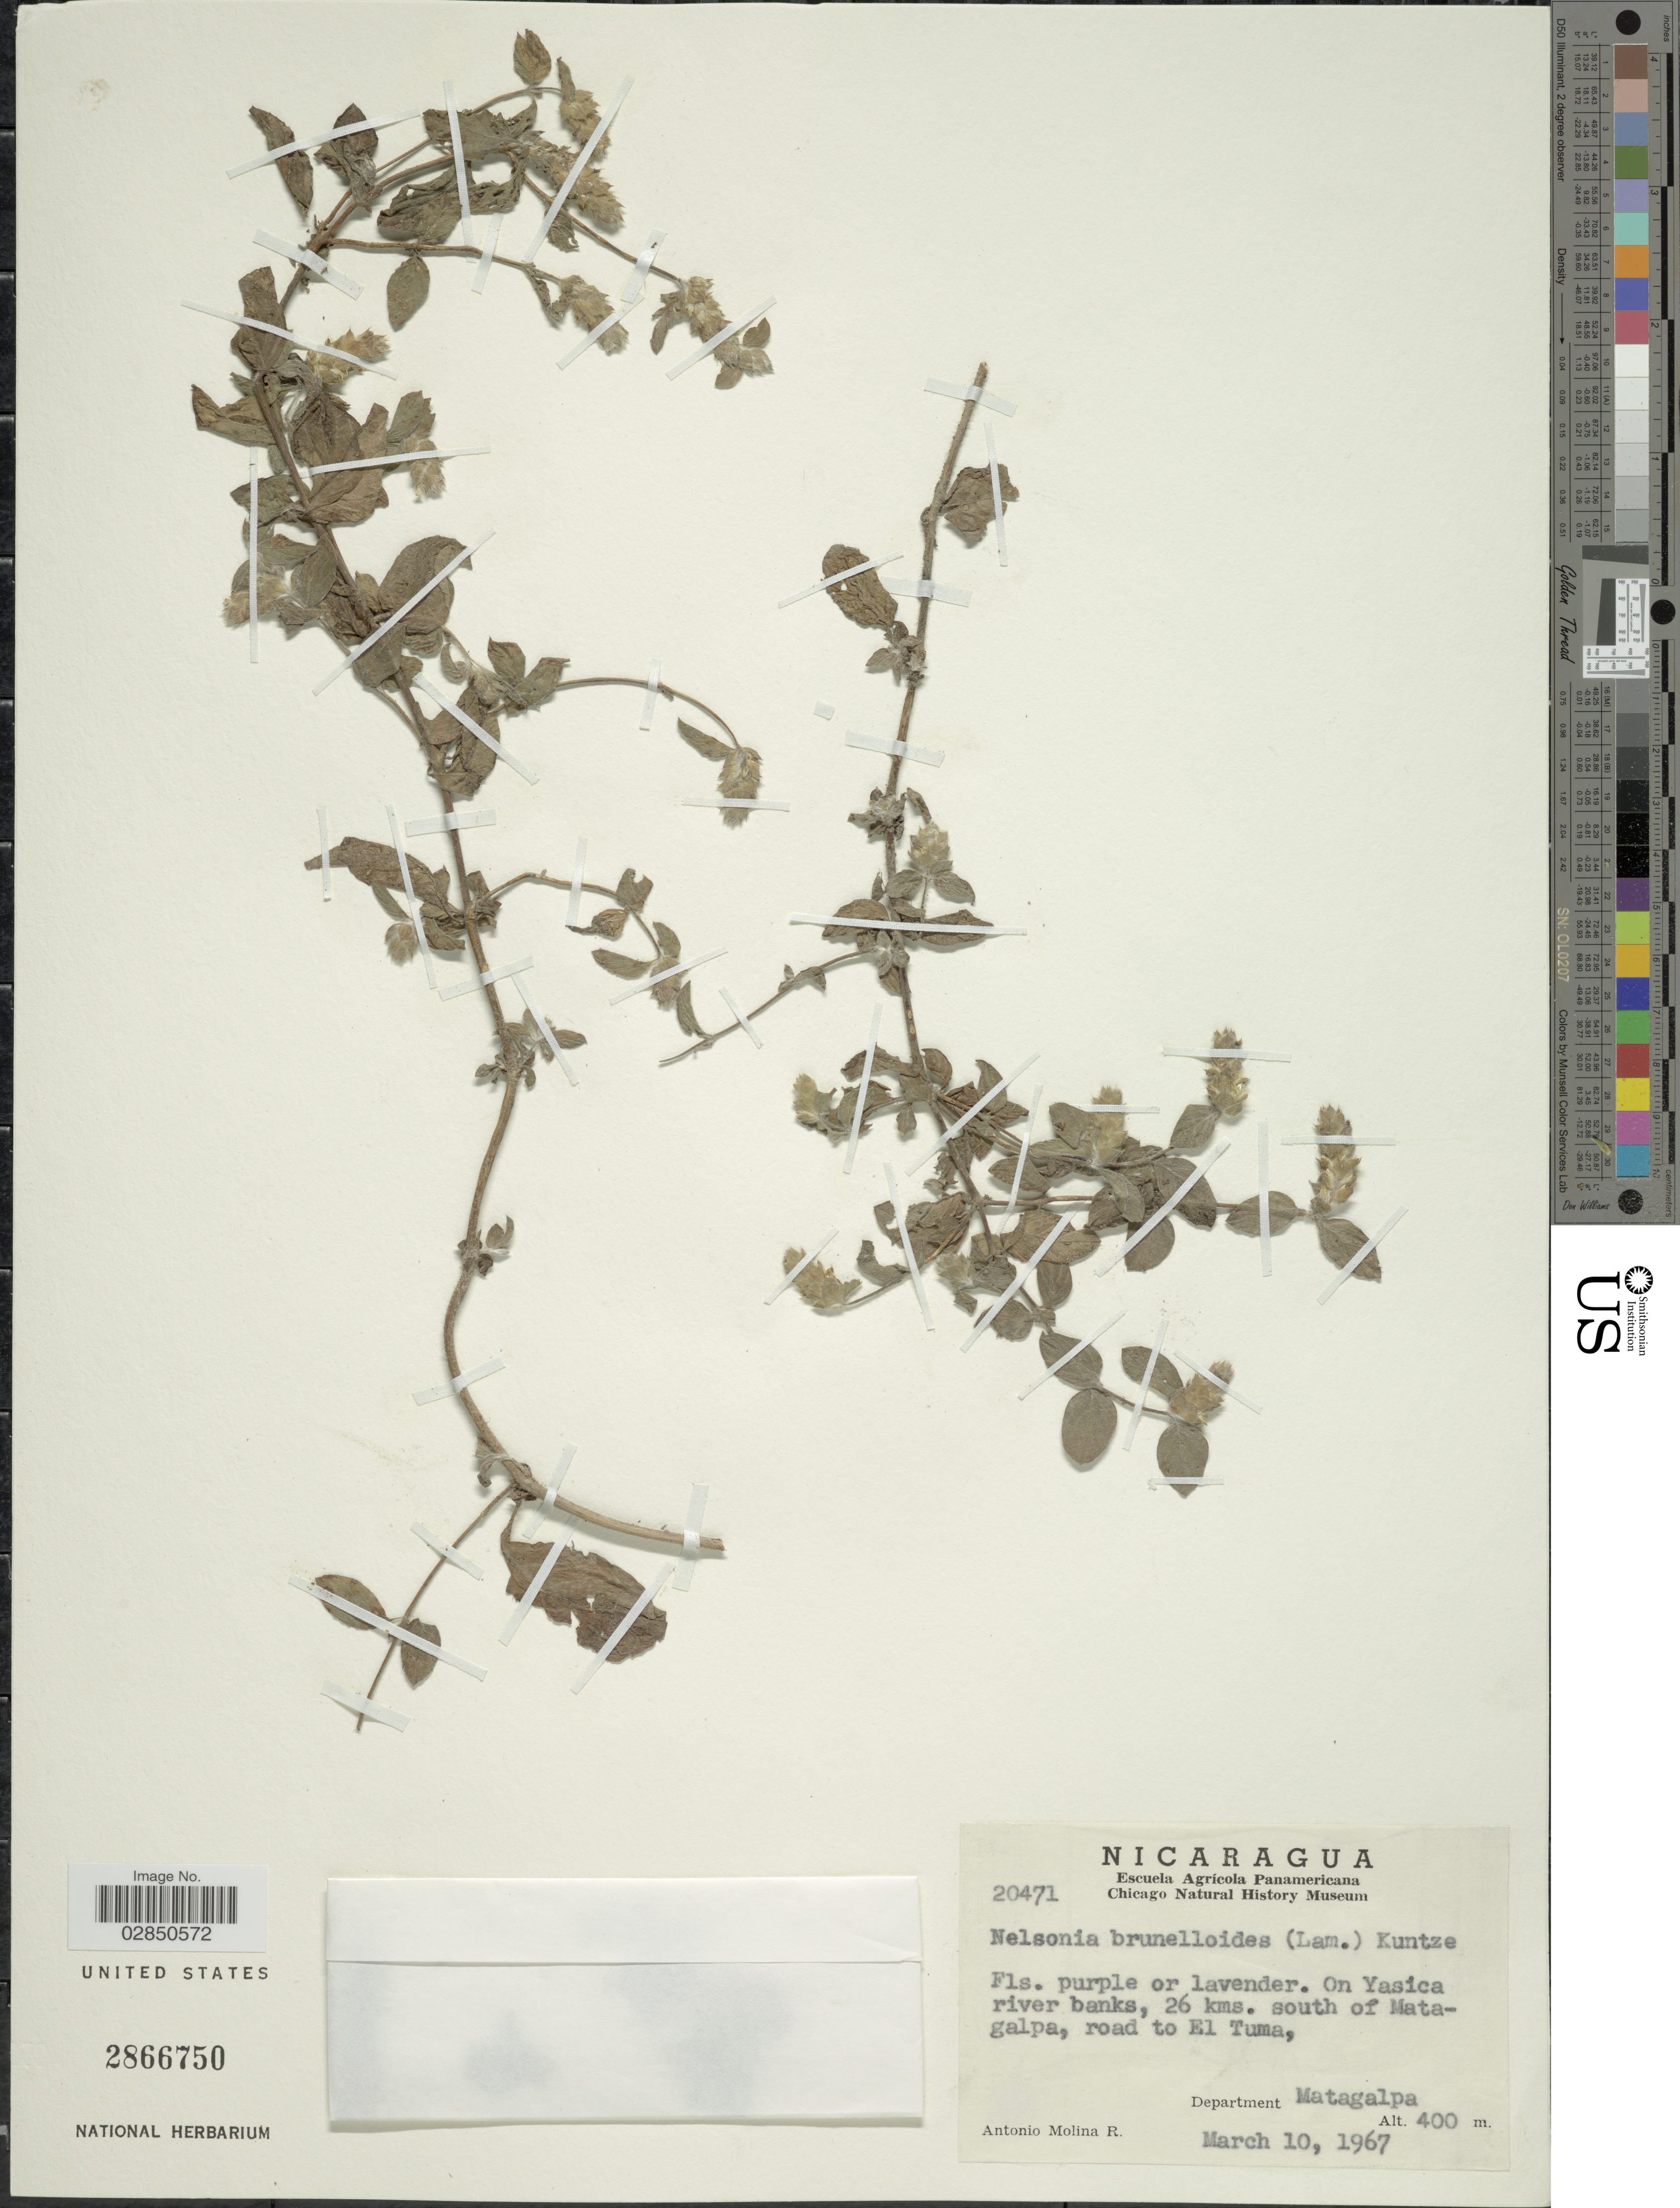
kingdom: Plantae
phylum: Tracheophyta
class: Magnoliopsida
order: Lamiales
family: Acanthaceae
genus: Nelsonia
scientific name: Nelsonia brunelloides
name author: (Lam.) Kuntze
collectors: A. Molina R.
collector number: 20471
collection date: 1967-03-10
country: Nicaragua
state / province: Matagalpa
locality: On Yasica river banks, 26 kms. south of Matagalpa, road to El Tuma, Department of Matagalpa.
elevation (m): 400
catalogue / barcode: US 2866750